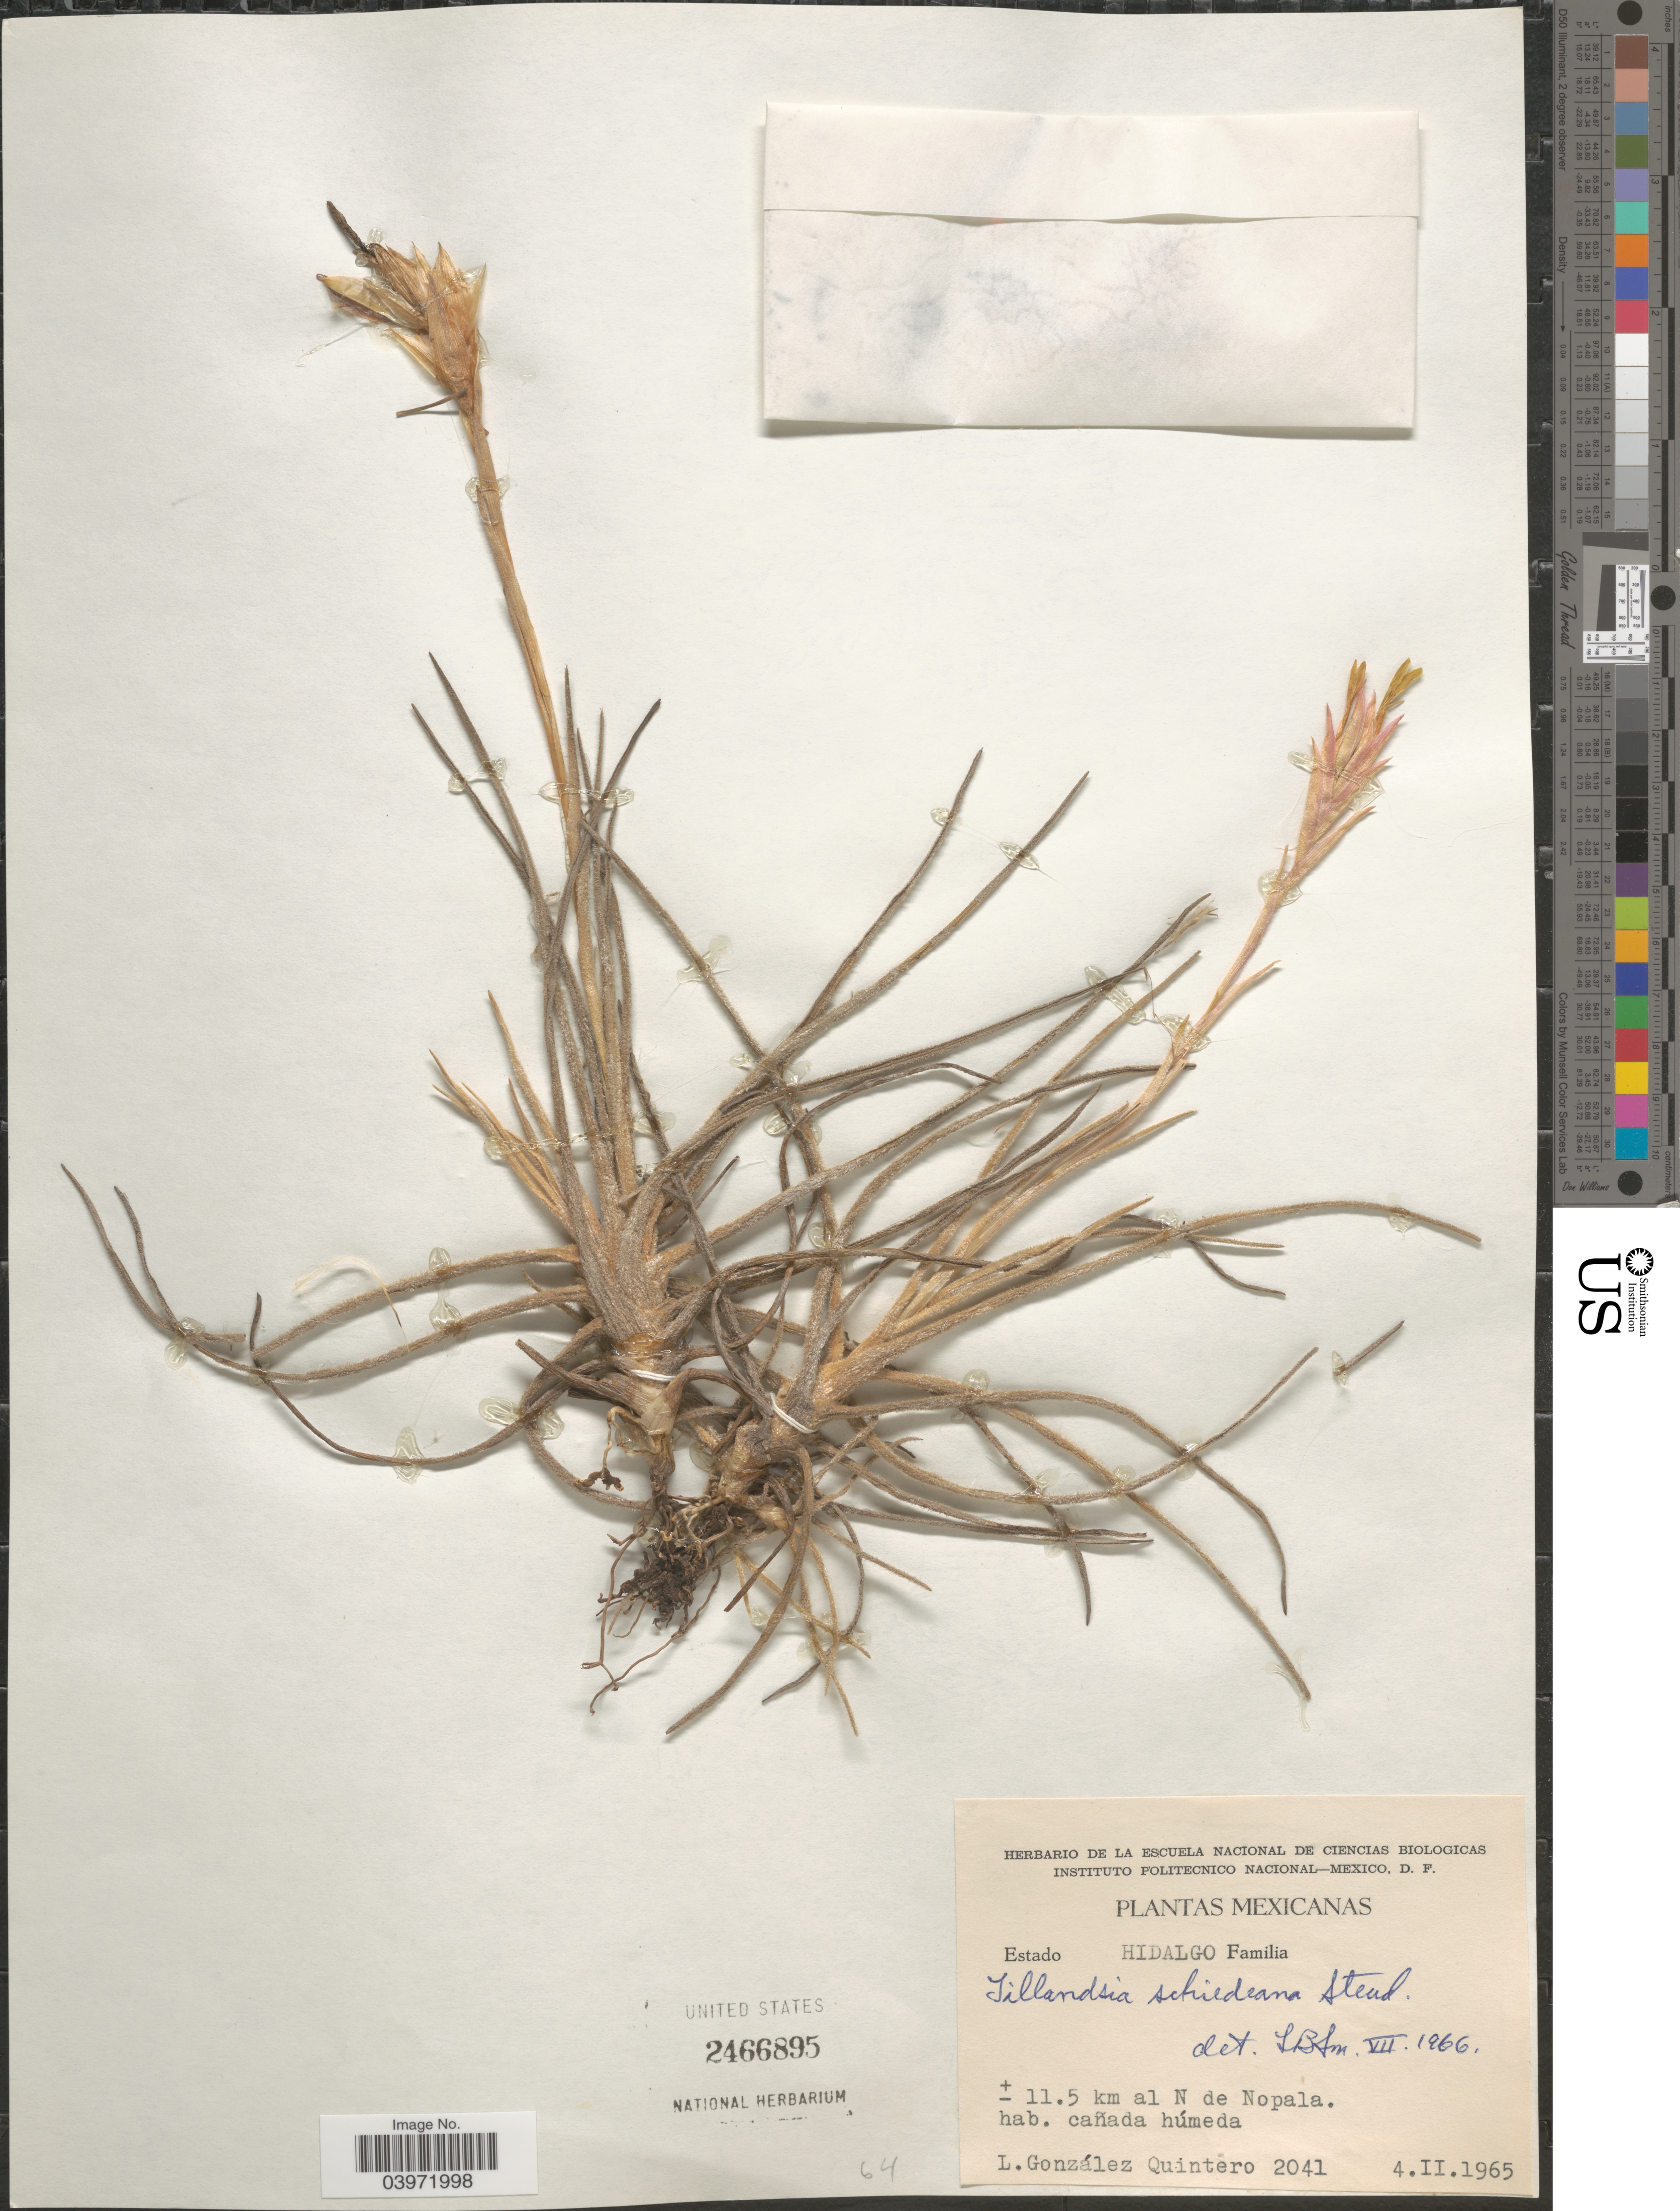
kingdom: Plantae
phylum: Tracheophyta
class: Liliopsida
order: Poales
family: Bromeliaceae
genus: Tillandsia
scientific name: Tillandsia schiedeana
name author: Steud.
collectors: L. González Quintero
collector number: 2041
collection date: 1965-02-04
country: Mexico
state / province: Hidalgo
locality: ± 11.5 km al N de Nopala.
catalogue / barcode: US 2466895